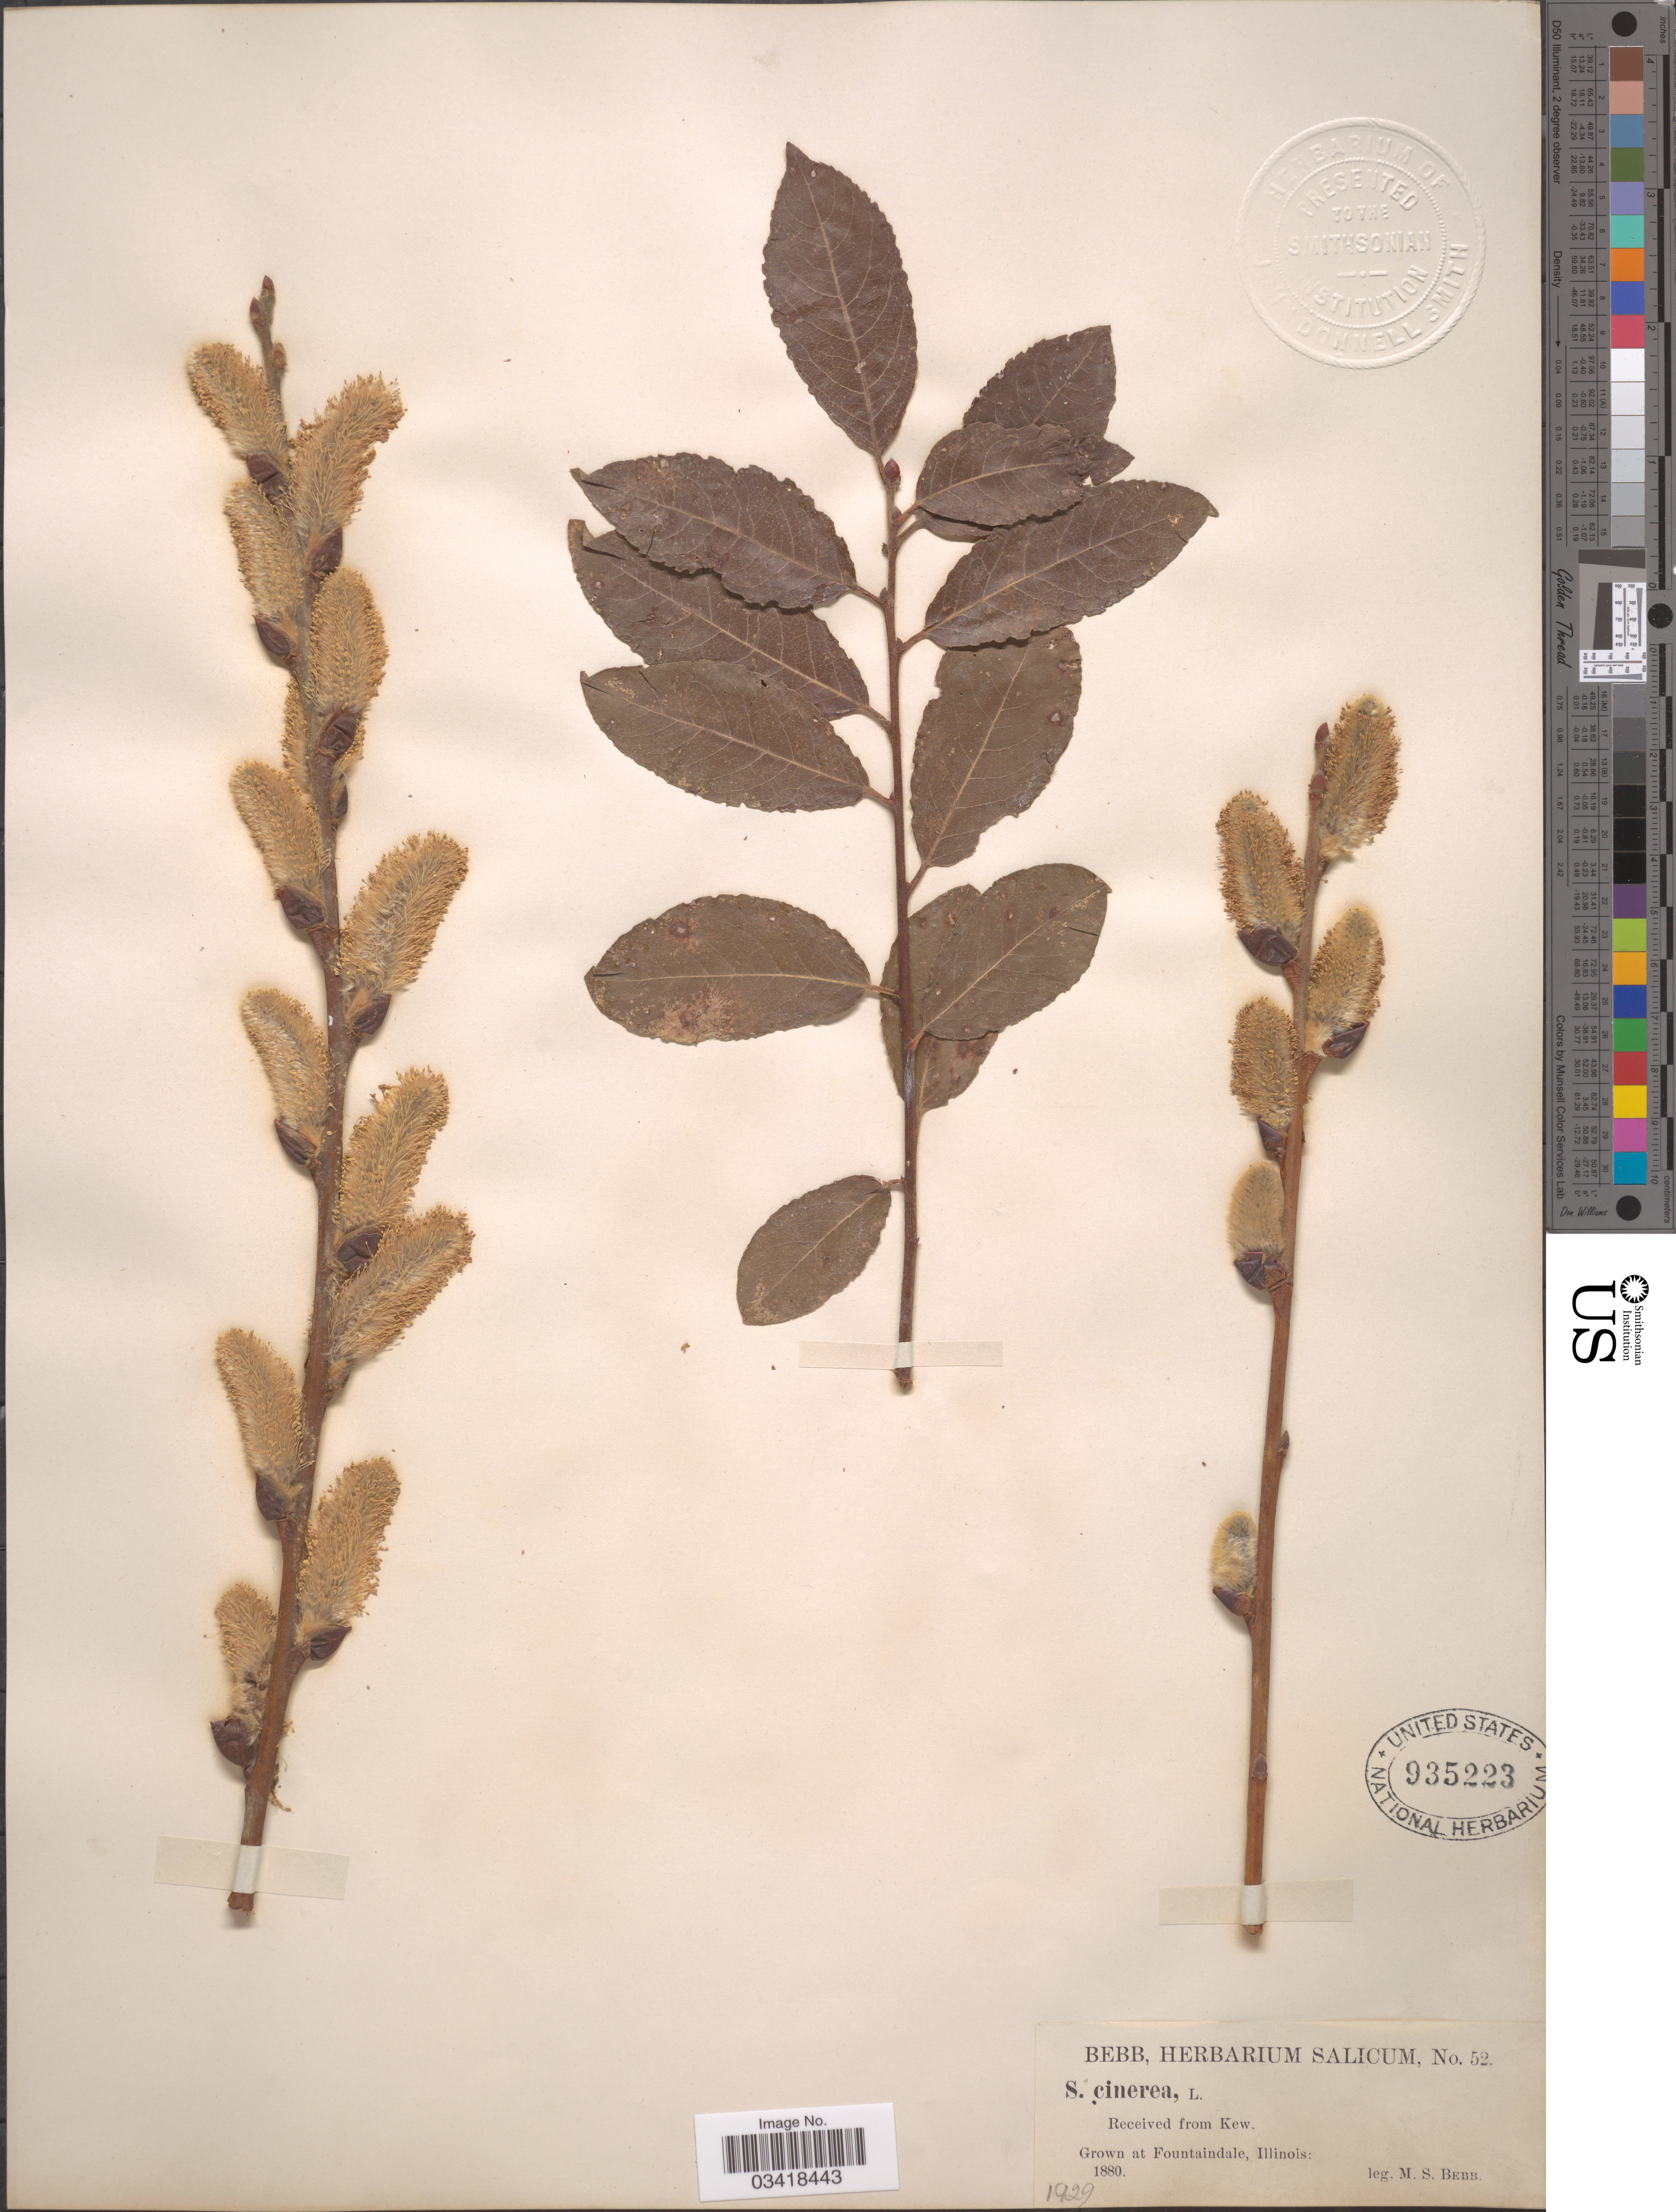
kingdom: Plantae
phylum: Tracheophyta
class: Magnoliopsida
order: Malpighiales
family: Salicaceae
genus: Salix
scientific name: Salix cinerea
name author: L.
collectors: M. Bebb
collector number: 52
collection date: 1880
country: United States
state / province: Illinois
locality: Fountaindale.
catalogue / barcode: US 935223